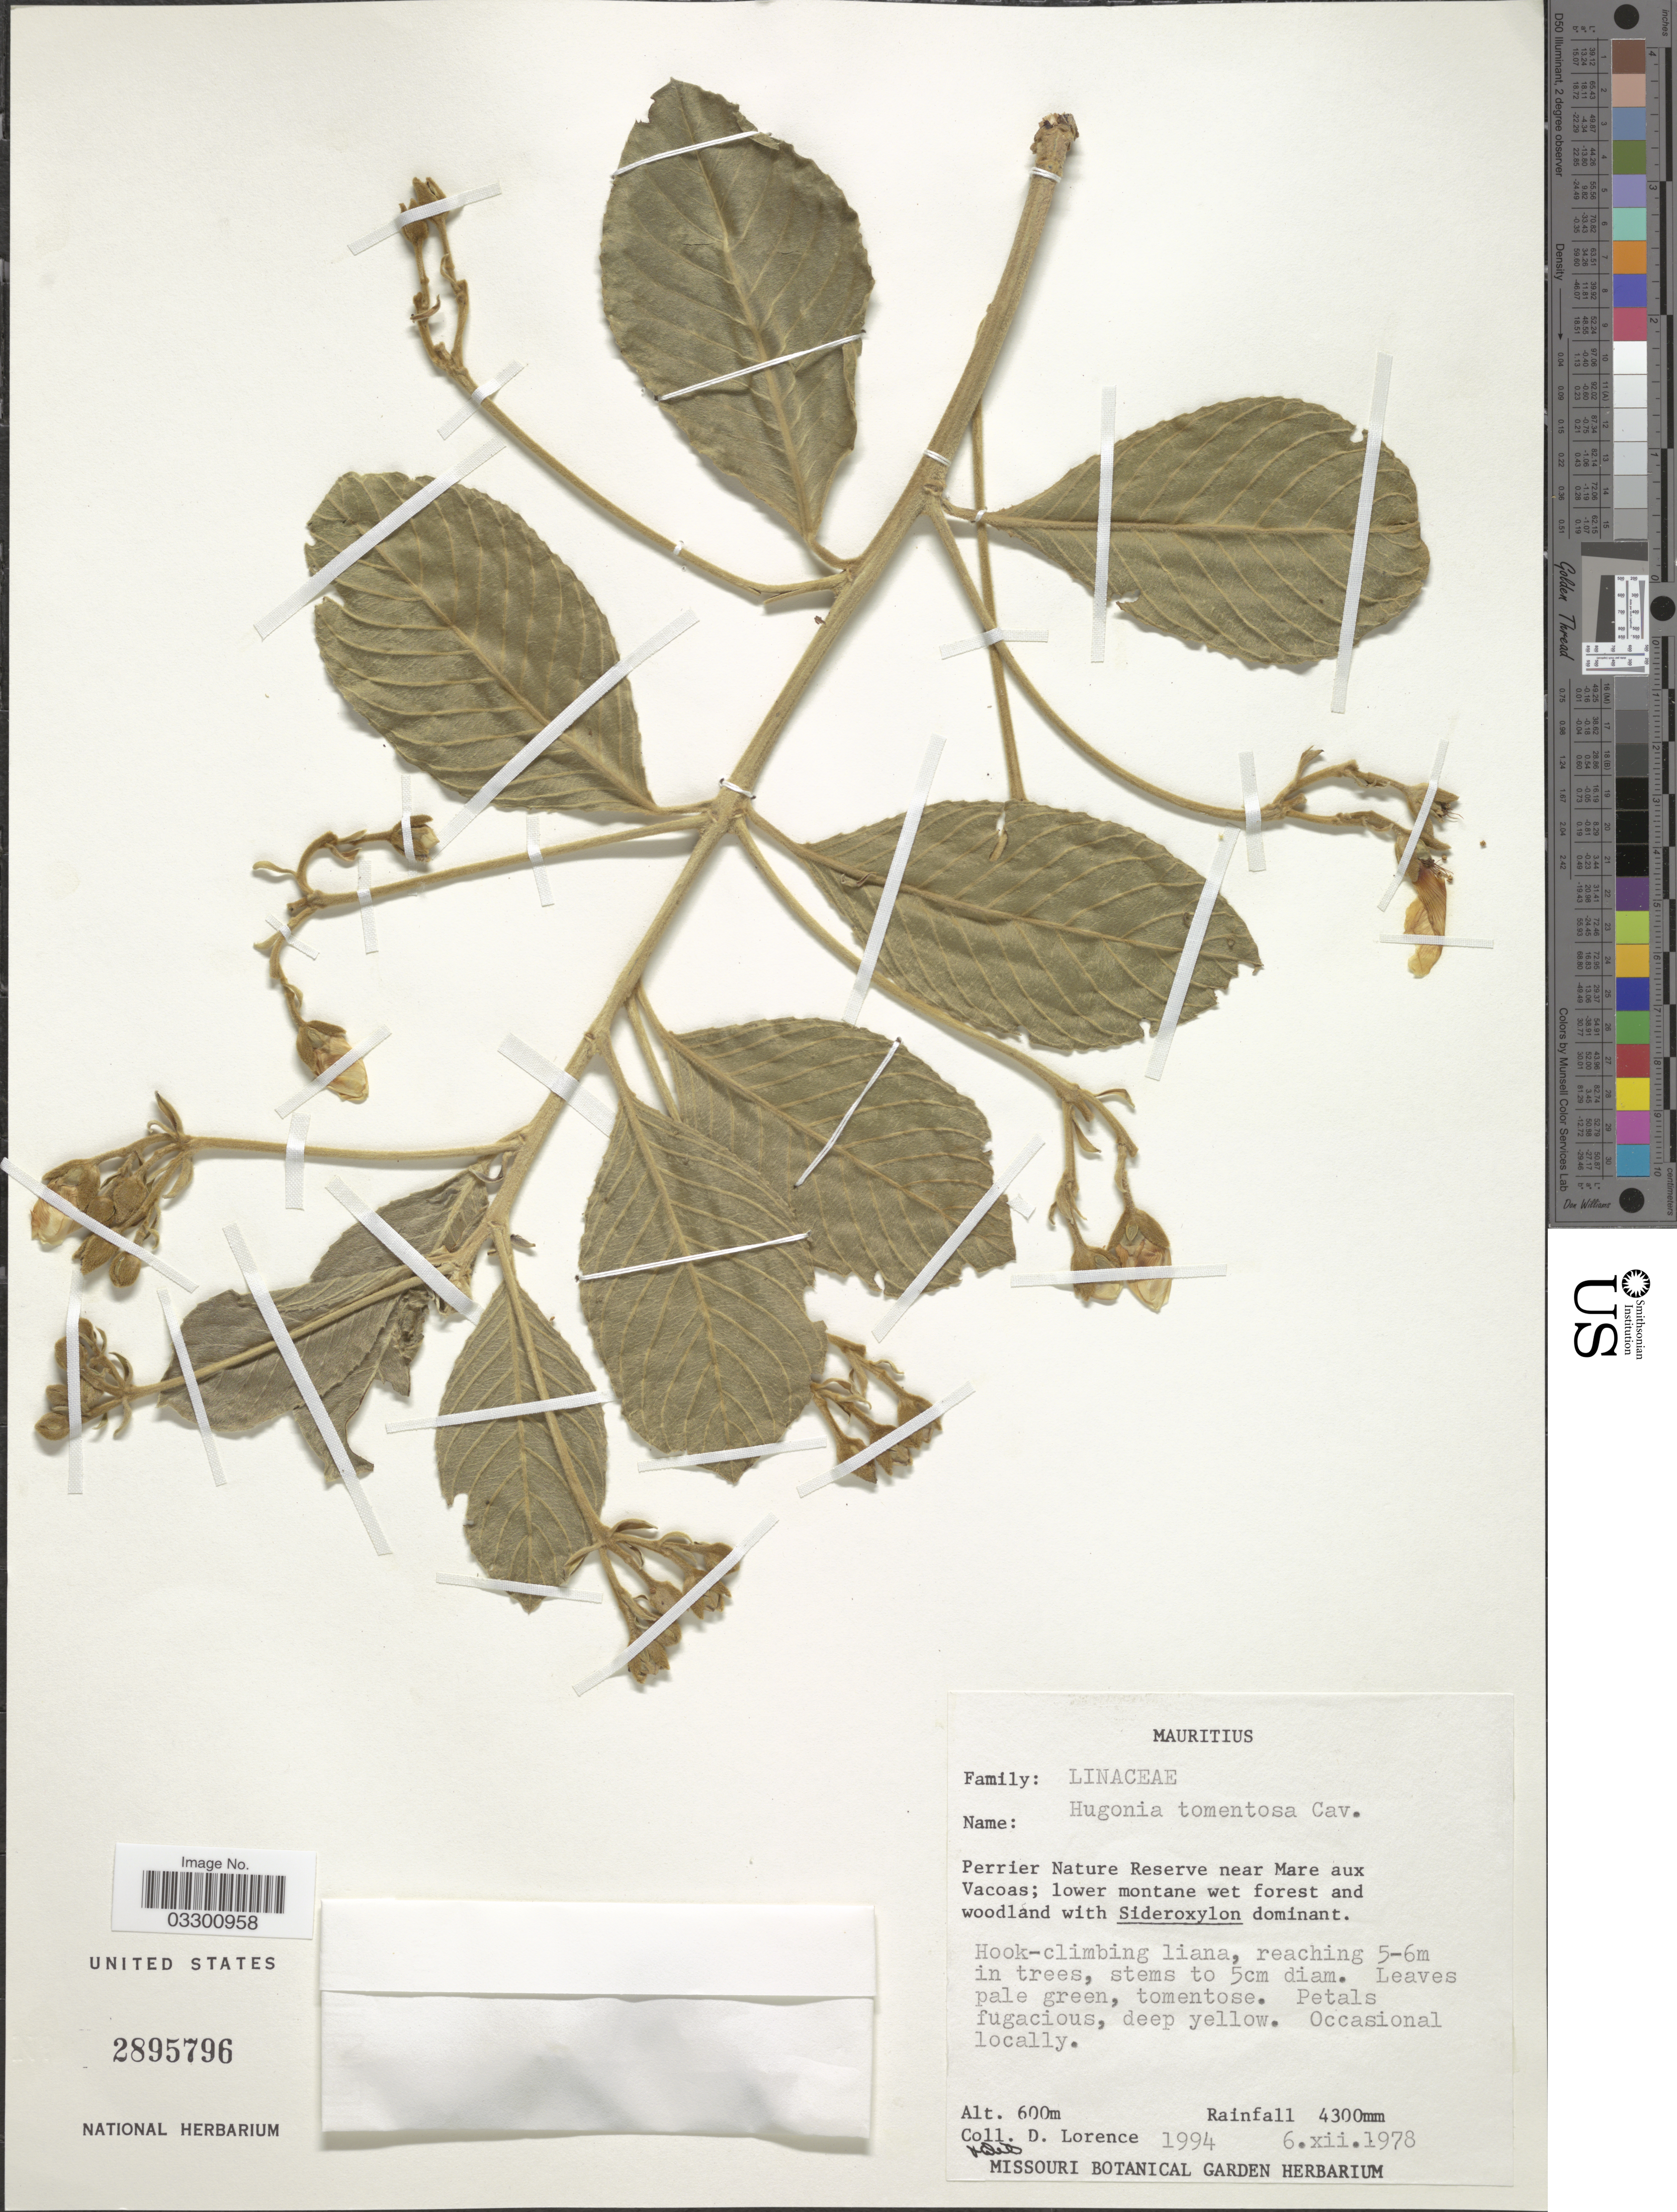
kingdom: Plantae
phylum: Tracheophyta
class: Magnoliopsida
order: Malpighiales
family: Linaceae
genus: Hugonia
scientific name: Hugonia tomentosa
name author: Cav.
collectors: D. Lorence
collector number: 1994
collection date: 1978-12-06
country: Mauritius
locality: Perrier Nature Reserve near Mare aux Vacoas.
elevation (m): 600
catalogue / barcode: US 2895796